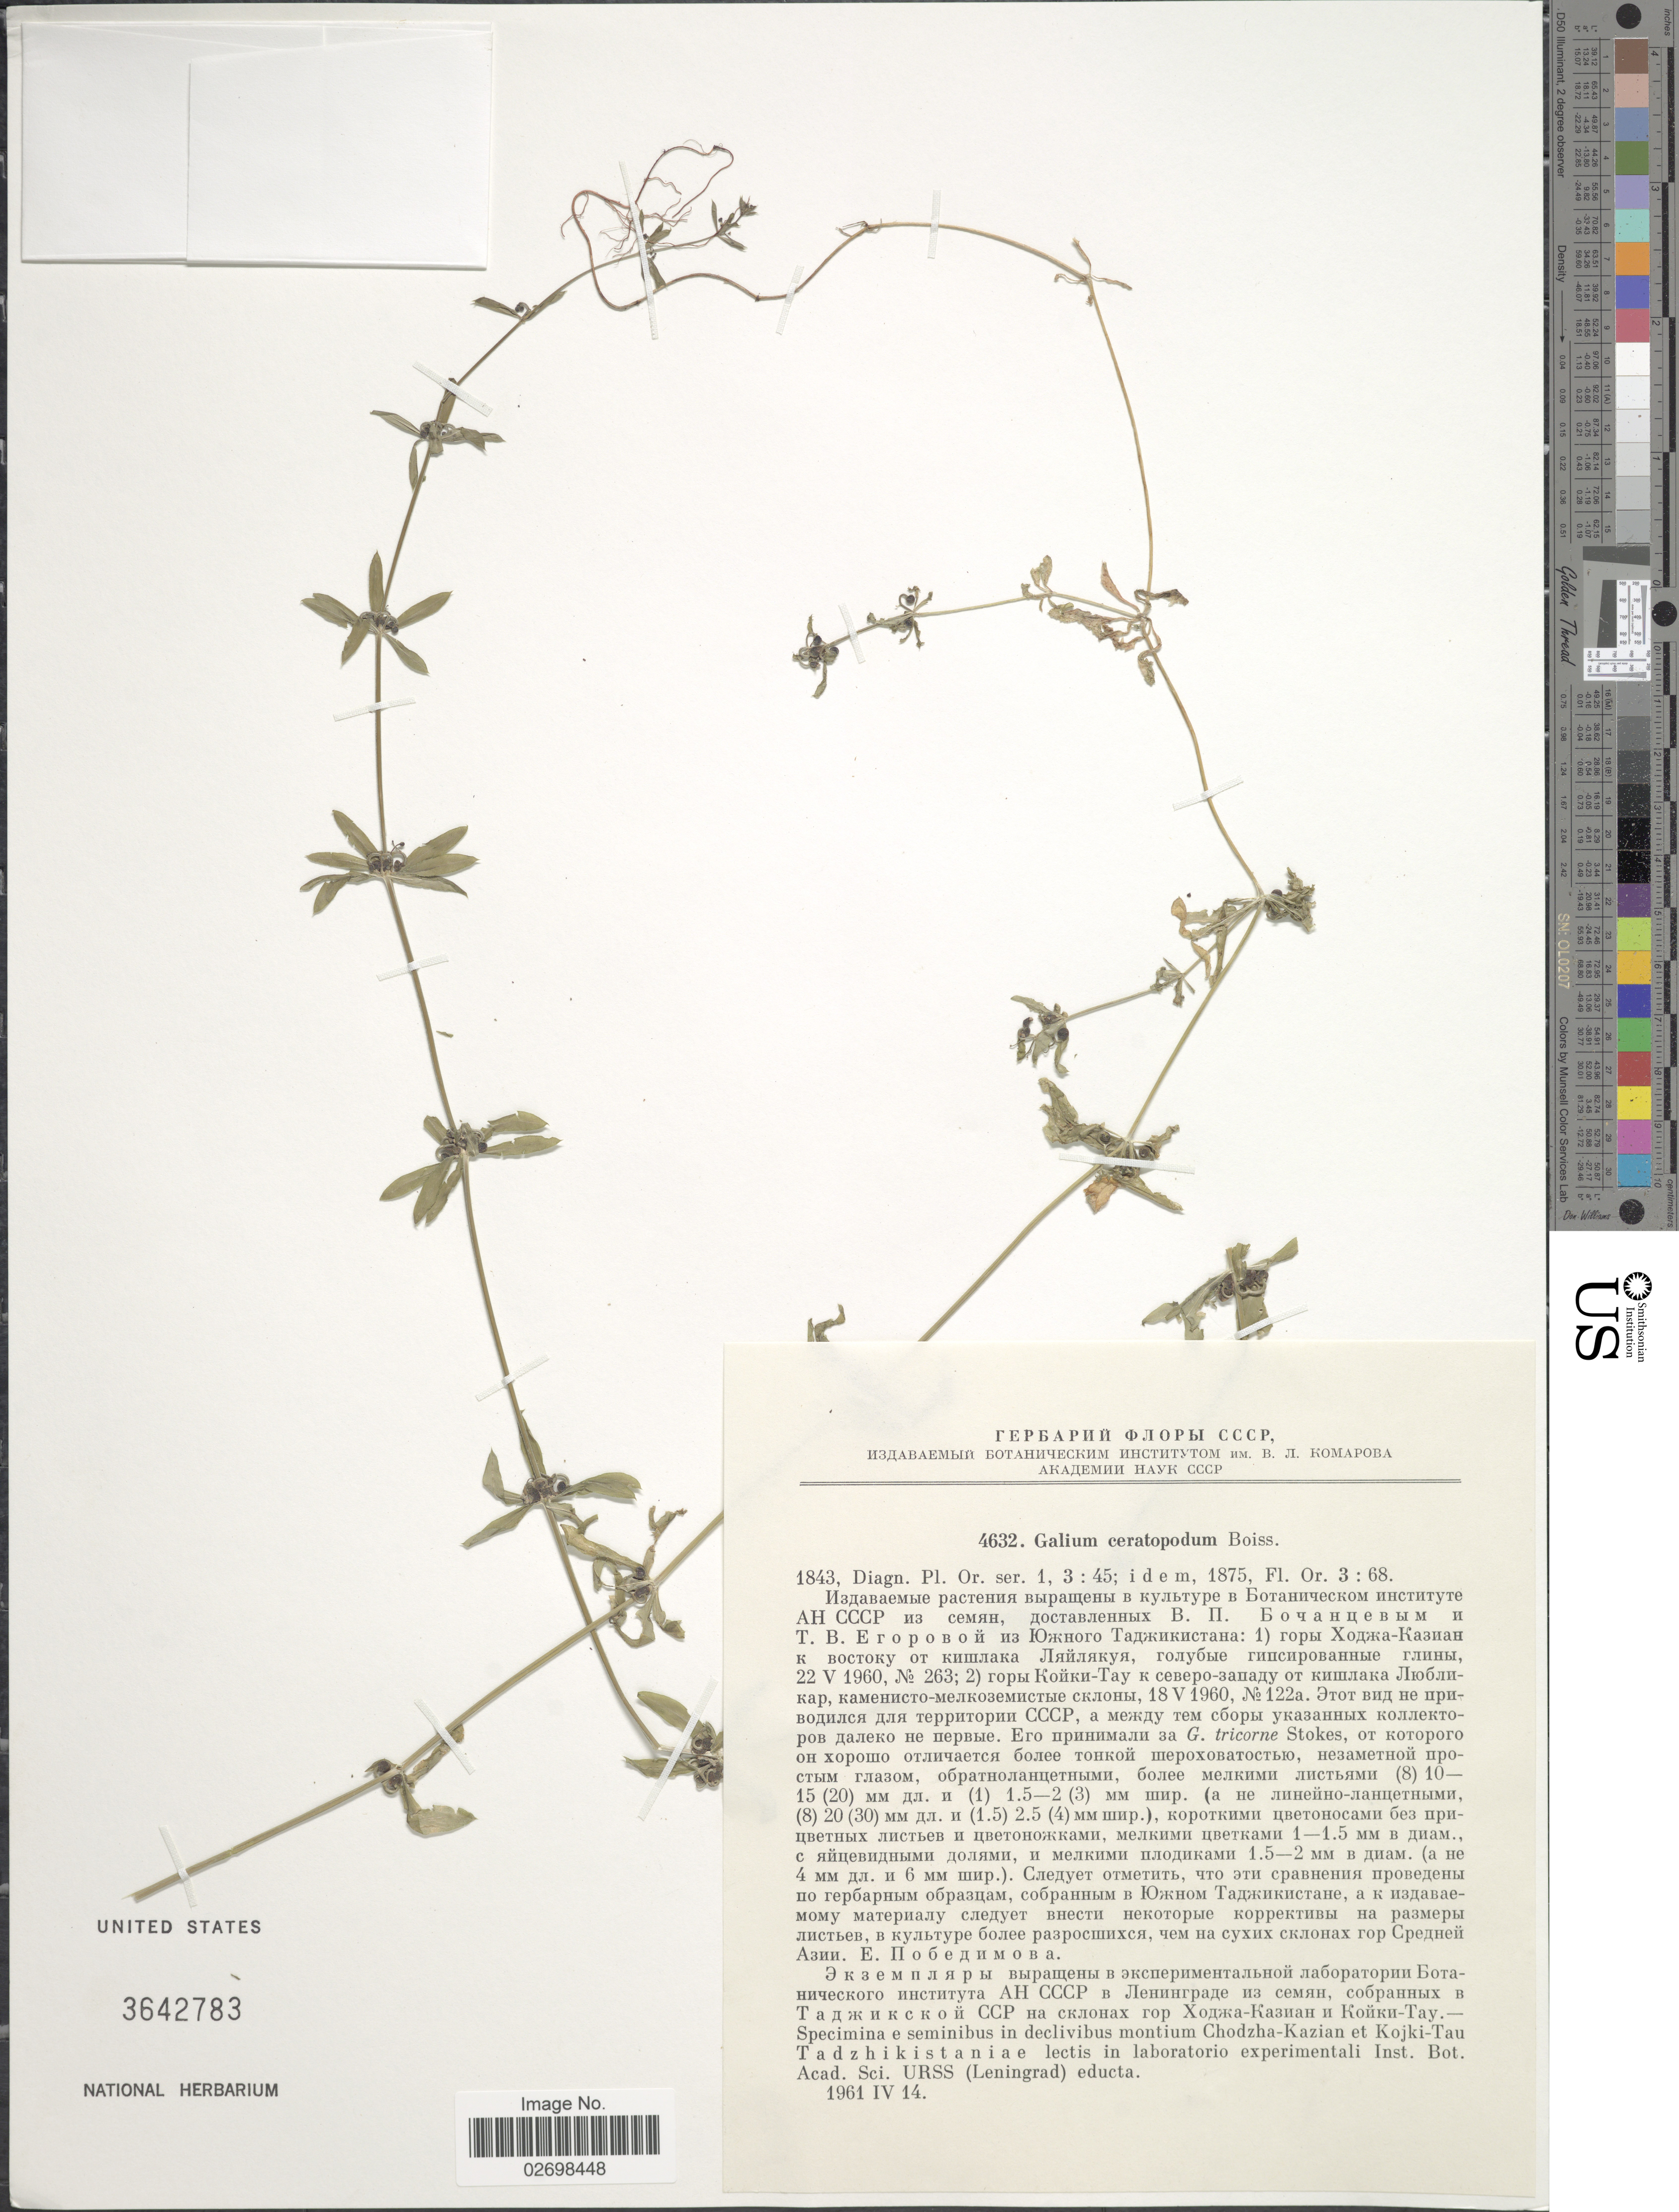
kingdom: Plantae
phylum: Tracheophyta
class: Magnoliopsida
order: Gentianales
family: Rubiaceae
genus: Galium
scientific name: Galium ceratopodum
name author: Boiss.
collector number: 4632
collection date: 1961-04-14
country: Tajikistan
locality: Tadzhikistaniae lectis in laboratorio experminetali Inst. Bot. Acad. Sci. URSS (Leningrad) educta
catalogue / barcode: US 3642783